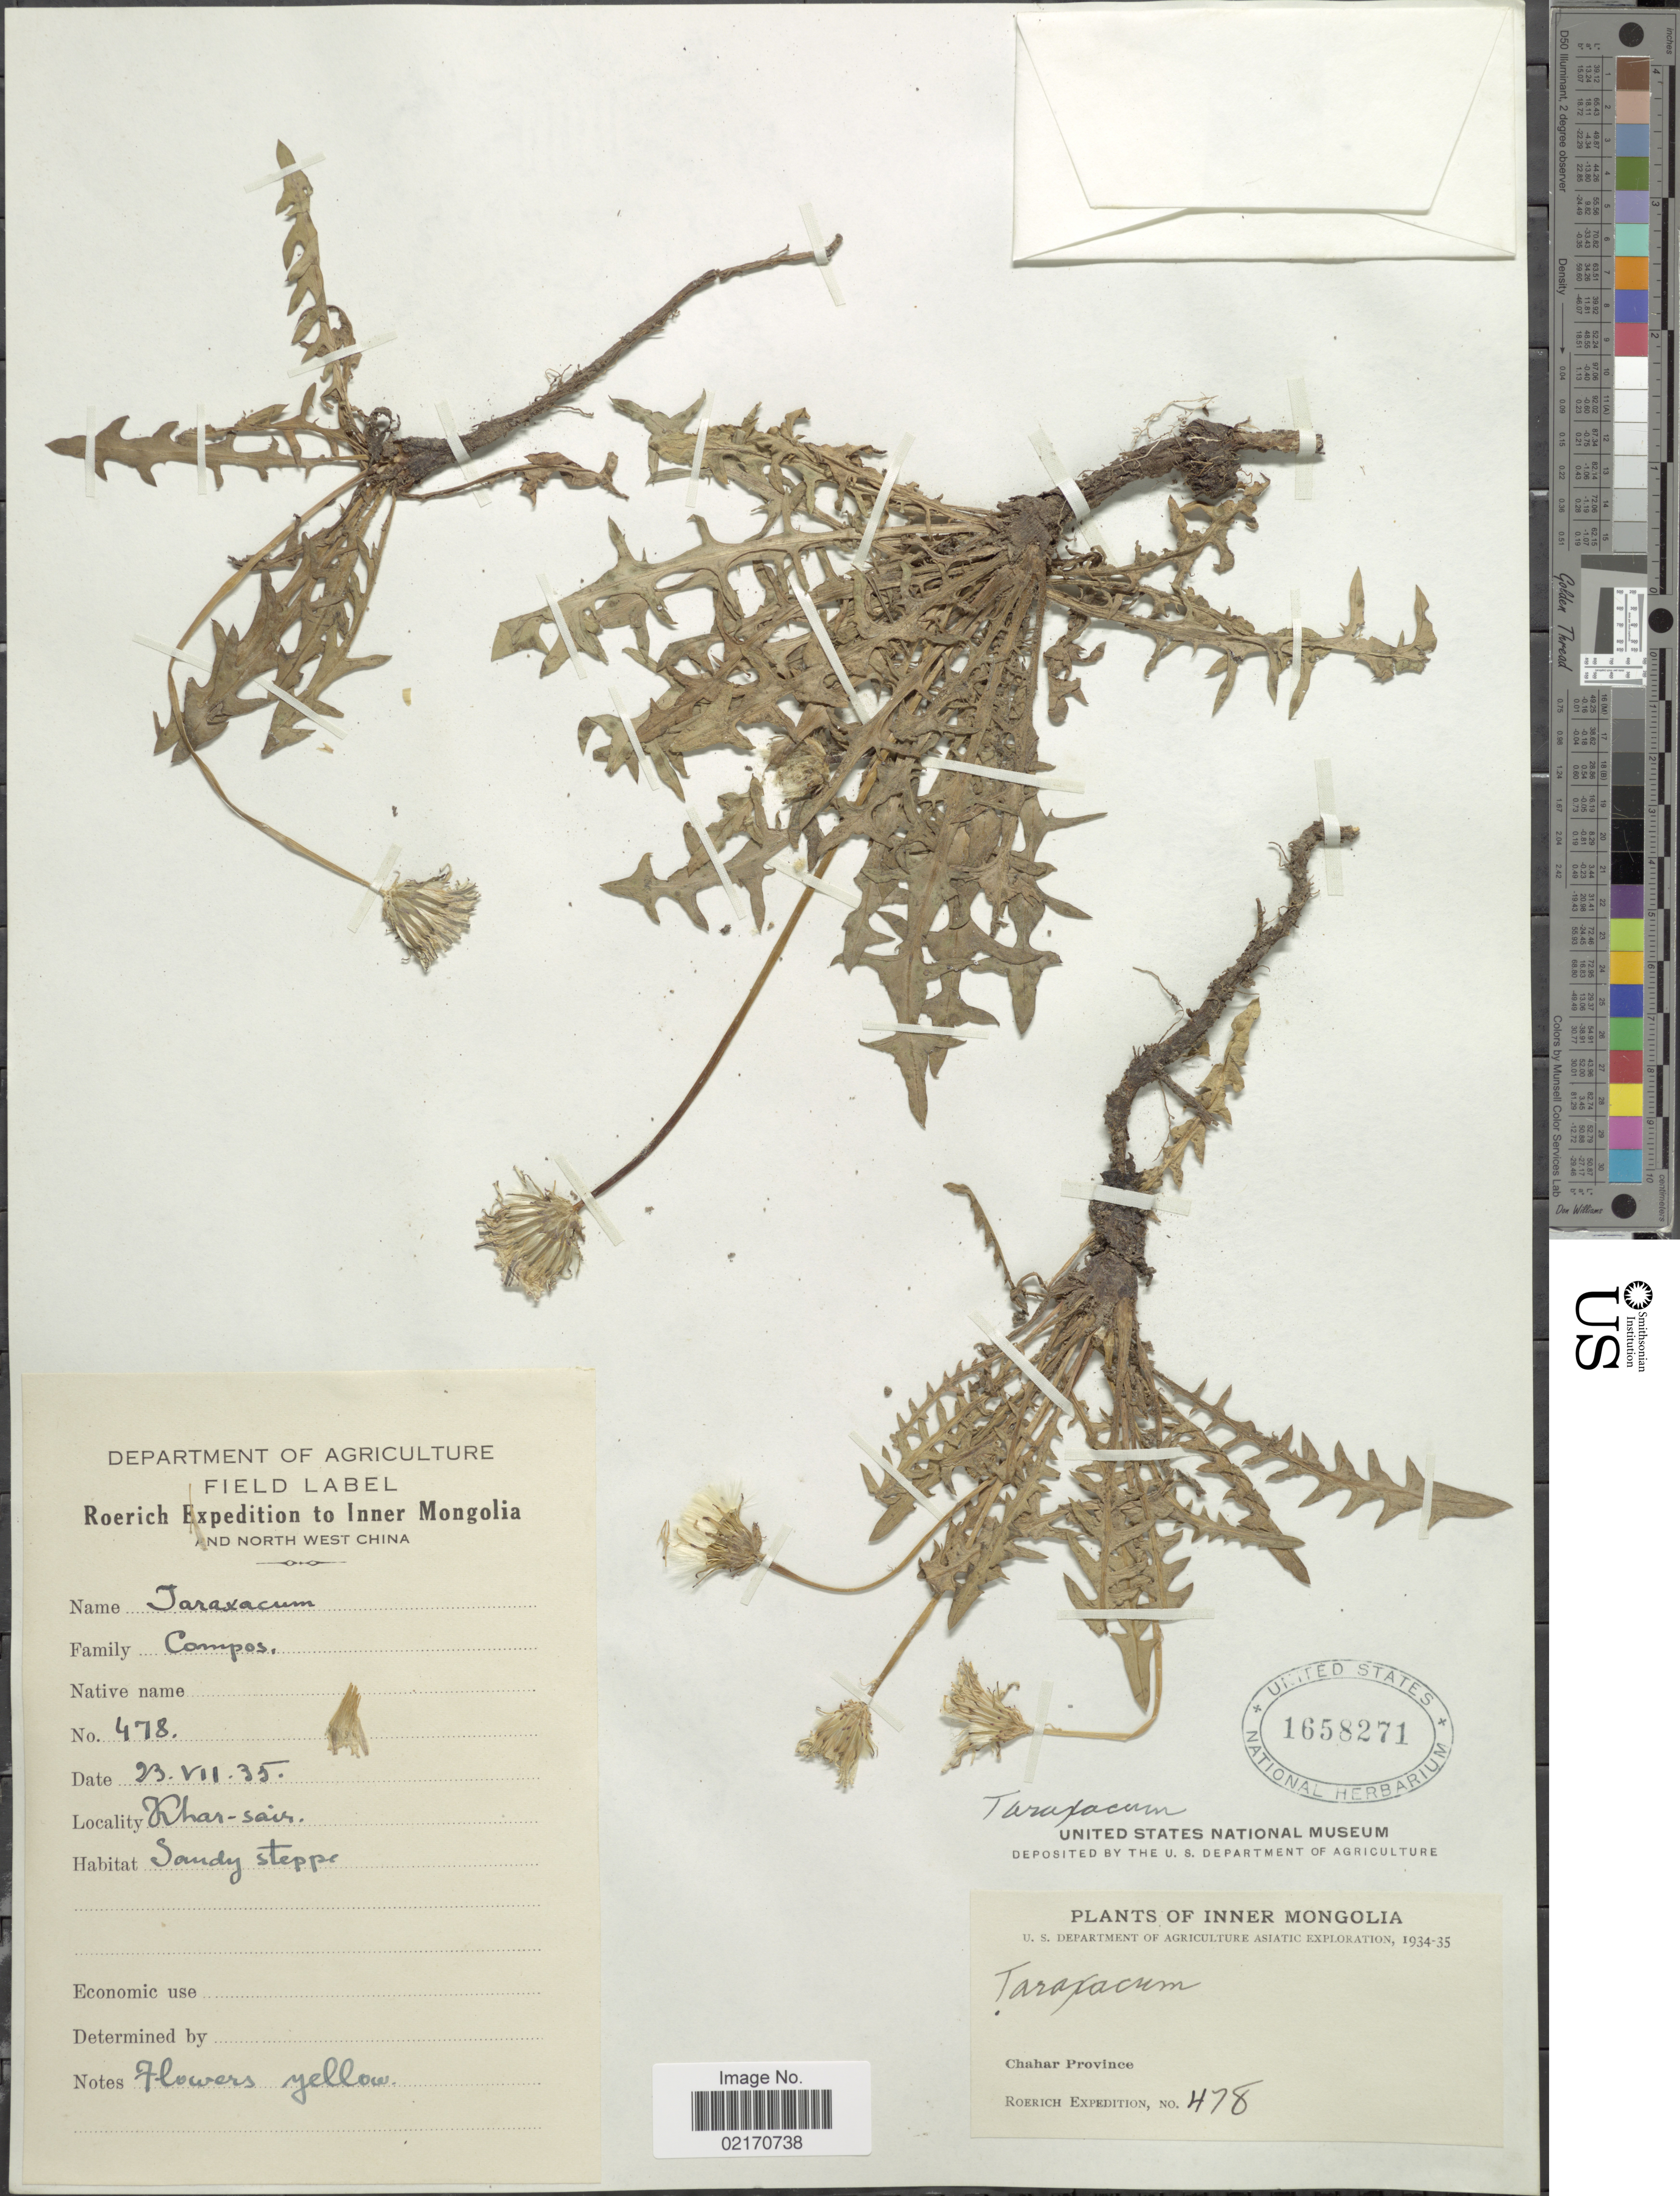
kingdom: Plantae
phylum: Tracheophyta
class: Magnoliopsida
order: Asterales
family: Asteraceae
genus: Taraxacum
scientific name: Taraxacum sp.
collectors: Roerich Expedition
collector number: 478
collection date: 1935-07-23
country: China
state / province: Nei Monggol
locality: Inner Mongolia, Chahar Province, Dhar-sair.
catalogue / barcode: US 1658271